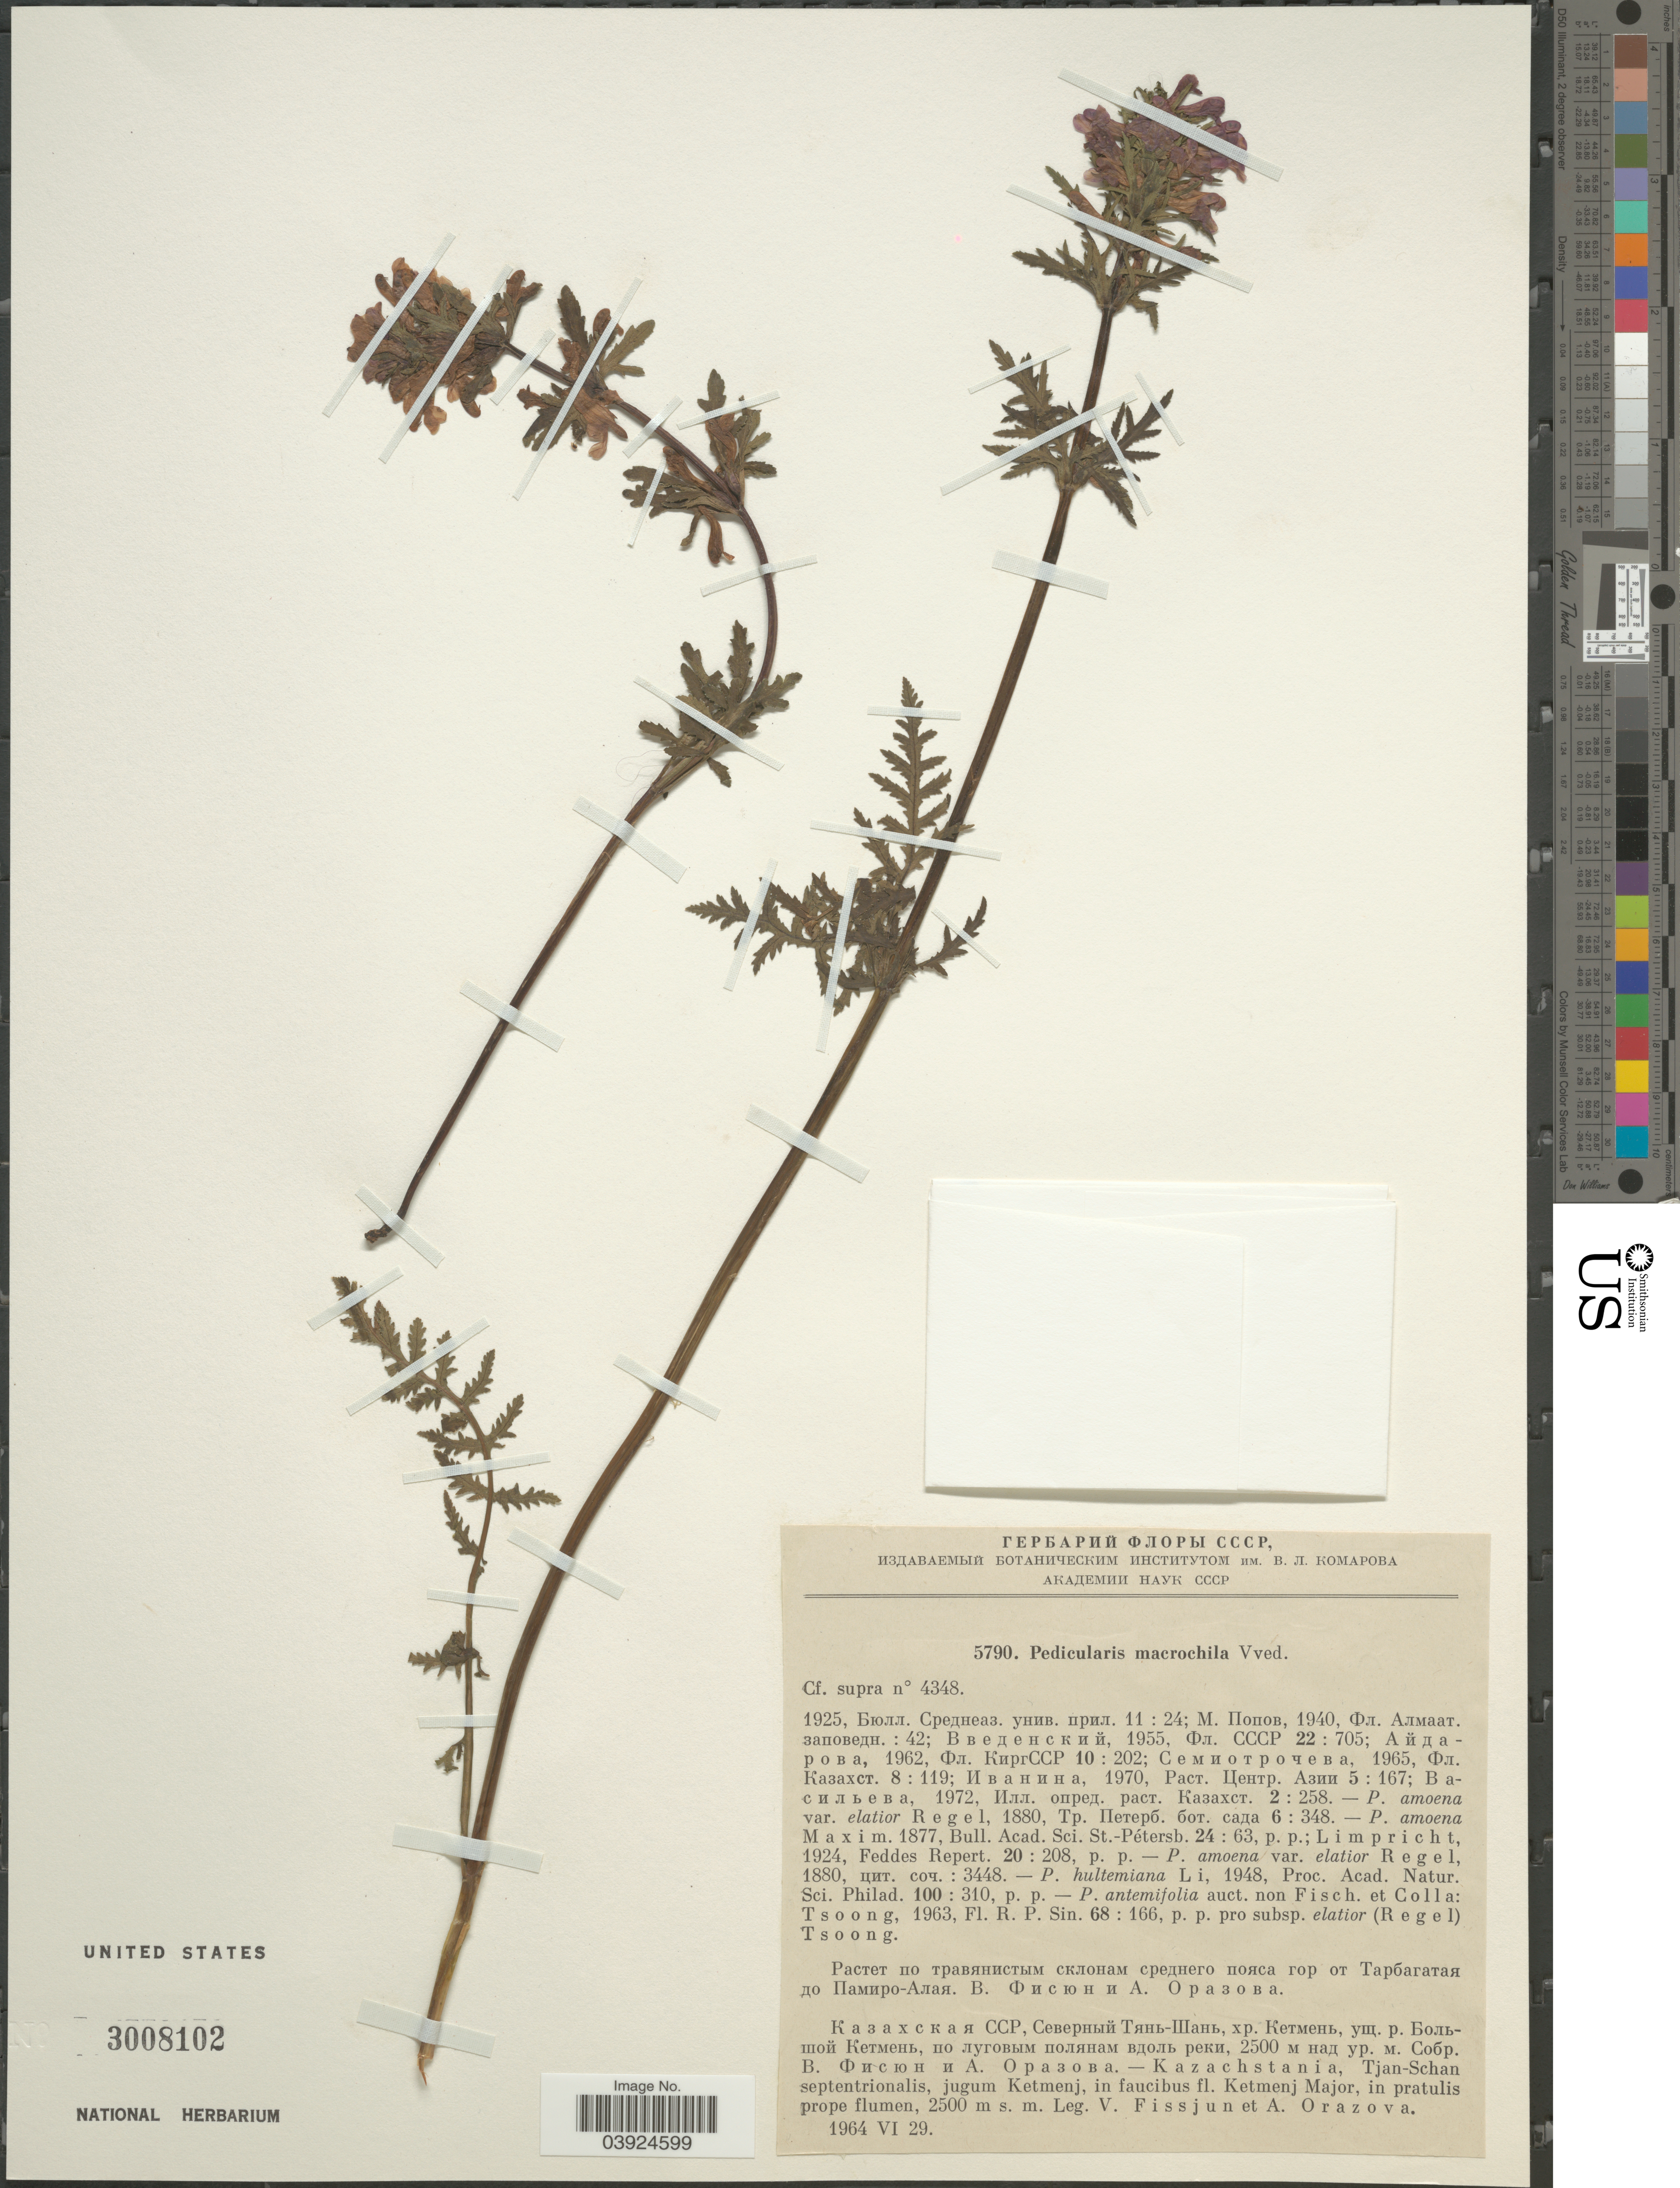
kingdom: Plantae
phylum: Tracheophyta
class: Magnoliopsida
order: Lamiales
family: Orobanchaceae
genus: Pedicularis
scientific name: Pedicularis macrochila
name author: Vved.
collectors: V. Fissjun & A. Orazova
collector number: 5790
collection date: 1964-06-29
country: Kazakhstan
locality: Kazachstania, Tjan-Schan septentrionalis, jugum Ketmenj, in faucibus fl. Ketmenj Major, in pratulis prope flumen.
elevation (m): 2500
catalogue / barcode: US 3008102